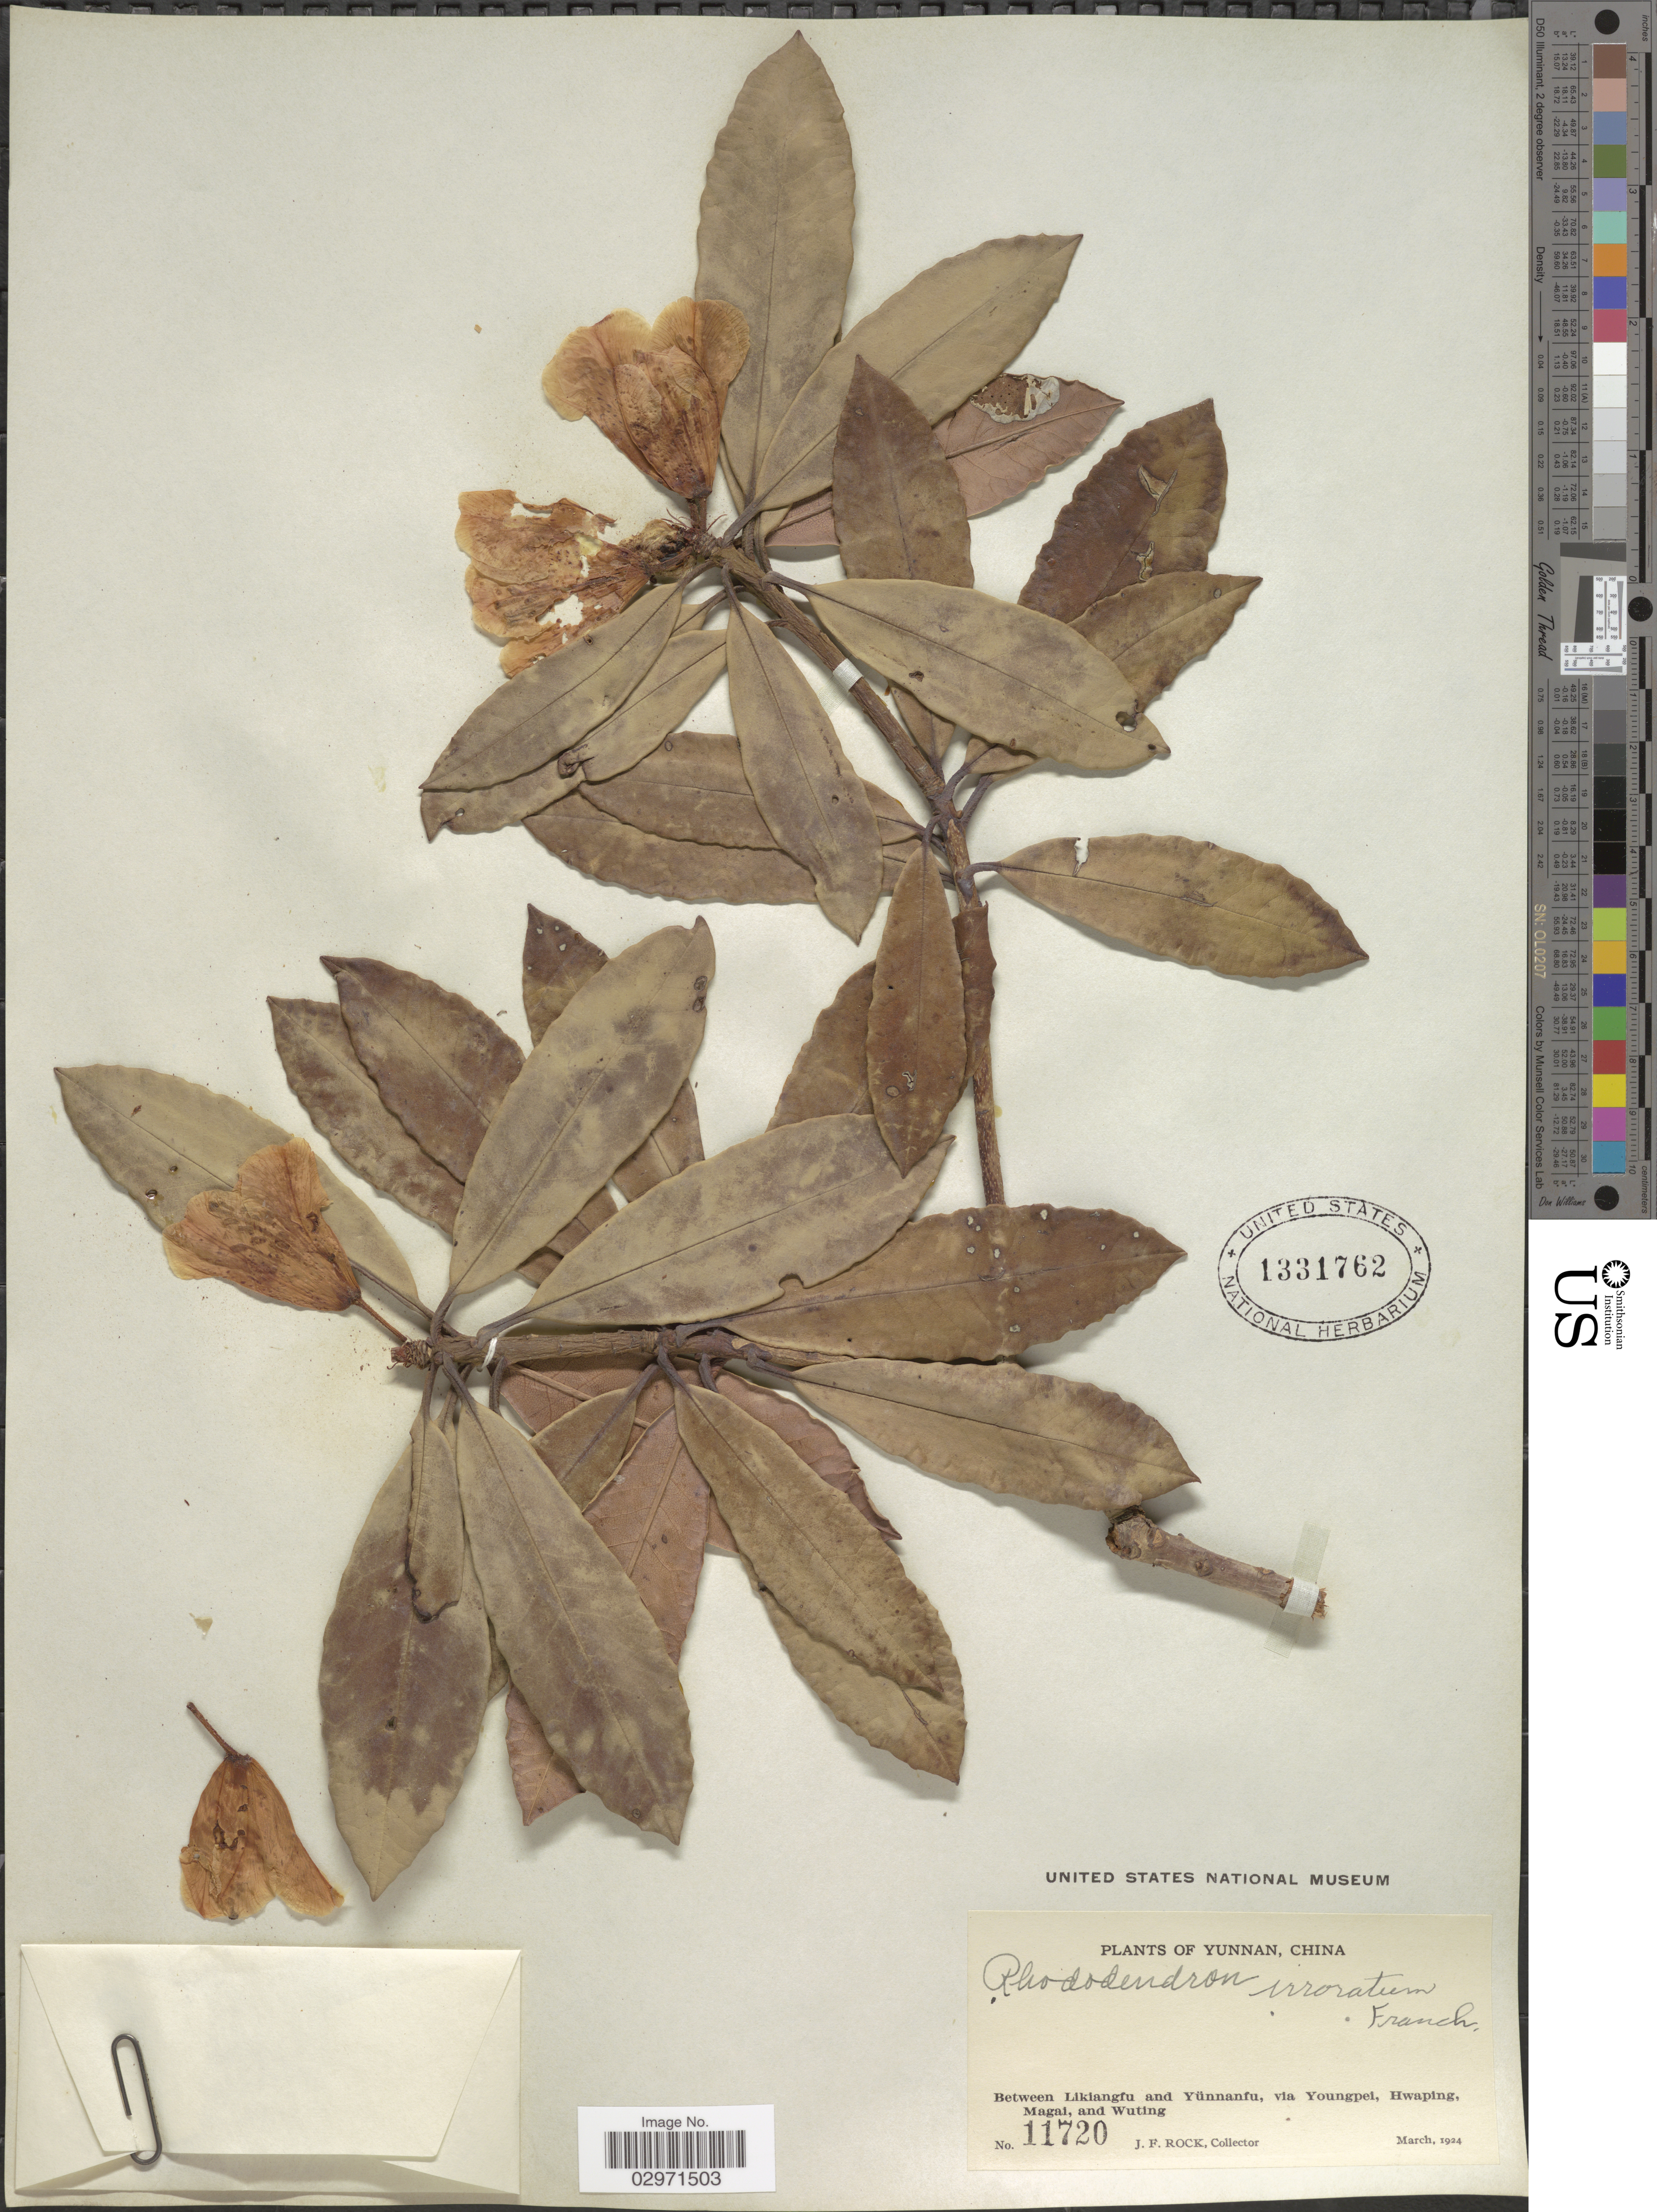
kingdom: Plantae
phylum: Tracheophyta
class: Magnoliopsida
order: Ericales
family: Ericaceae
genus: Rhododendron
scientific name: Rhododendron irroratum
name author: Franch.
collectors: J. Rock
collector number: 11720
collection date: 1924-03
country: China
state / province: Yunnan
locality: Between Likiangfu and Yünnanfu, via Youngpei, Hwaping, Magai, and Wuting.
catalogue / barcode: US 1331762